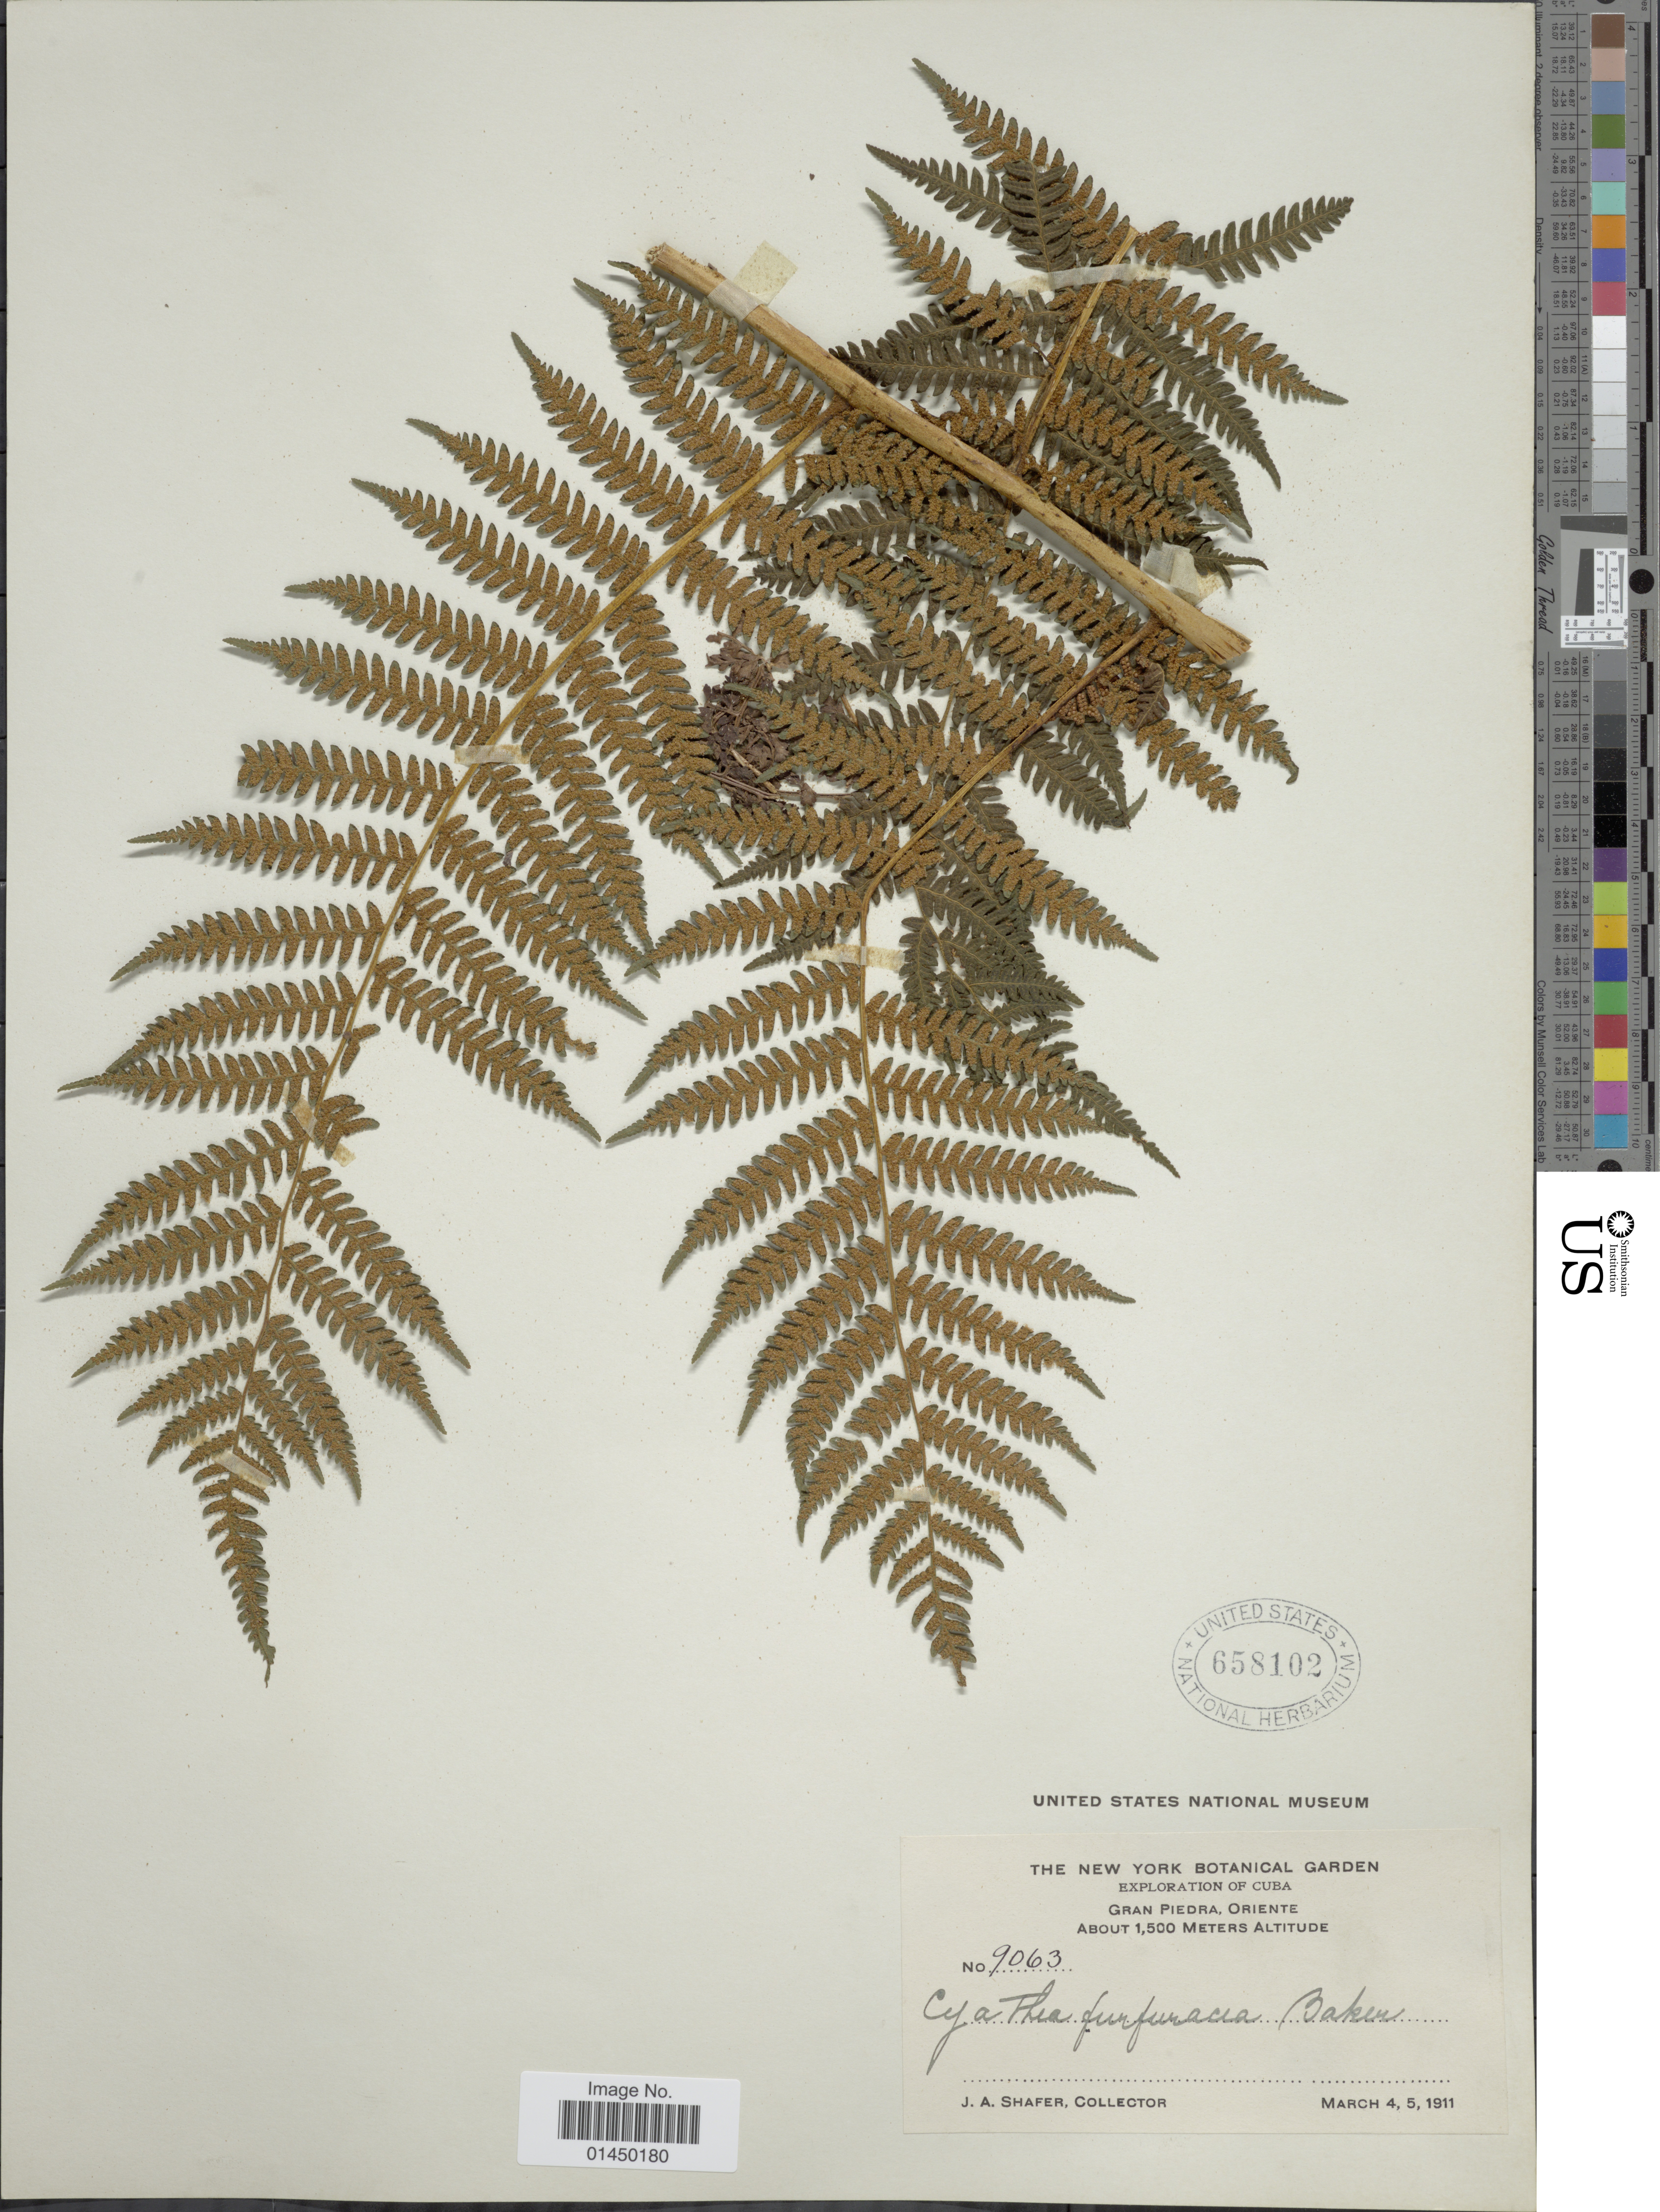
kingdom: Plantae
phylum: Tracheophyta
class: Polypodiopsida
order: Cyatheales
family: Cyatheaceae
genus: Cyathea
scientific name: Cyathea furfuracea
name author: Christ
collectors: J. A. Shafer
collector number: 9063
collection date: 1911-03-04/1911-03-05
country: Cuba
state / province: Oriente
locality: Gran Piedra, Oriente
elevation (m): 1500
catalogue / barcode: US 658102